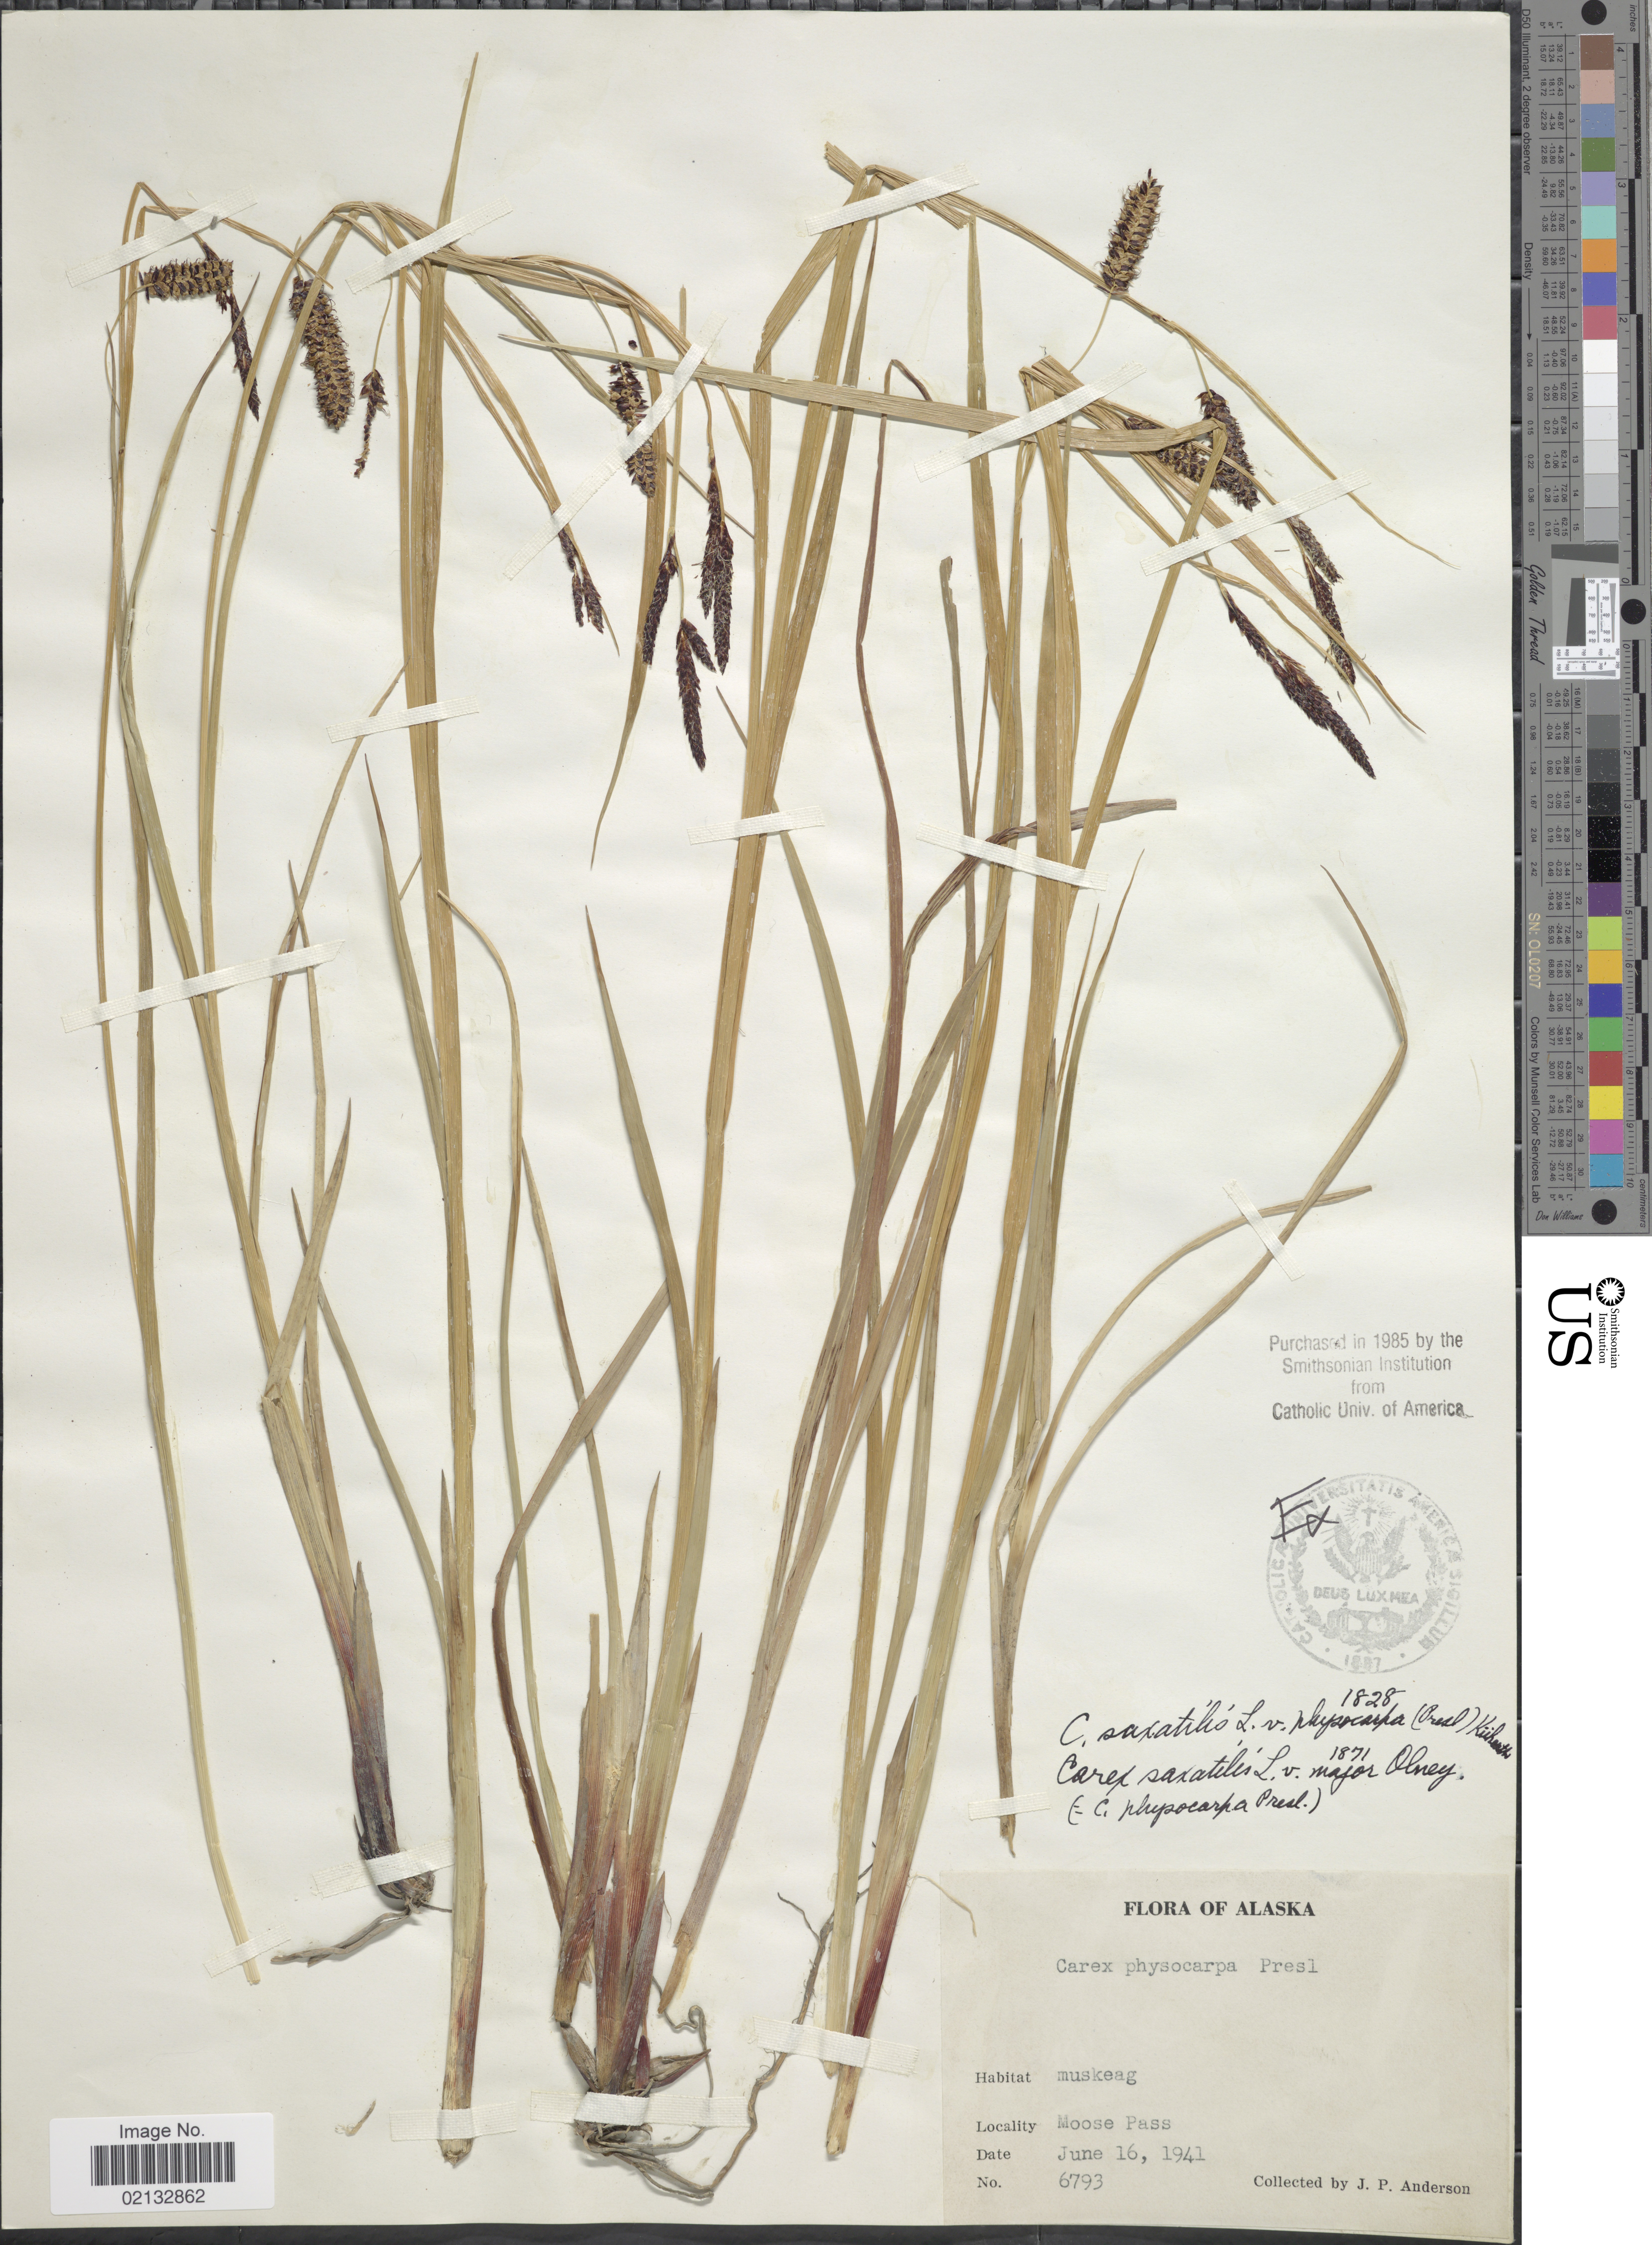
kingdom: Plantae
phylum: Tracheophyta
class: Liliopsida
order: Poales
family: Cyperaceae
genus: Carex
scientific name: Carex saxatilis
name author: L.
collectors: J. P. Anderson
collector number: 6793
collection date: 1941-06-16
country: United States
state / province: Alaska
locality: Moose Pass